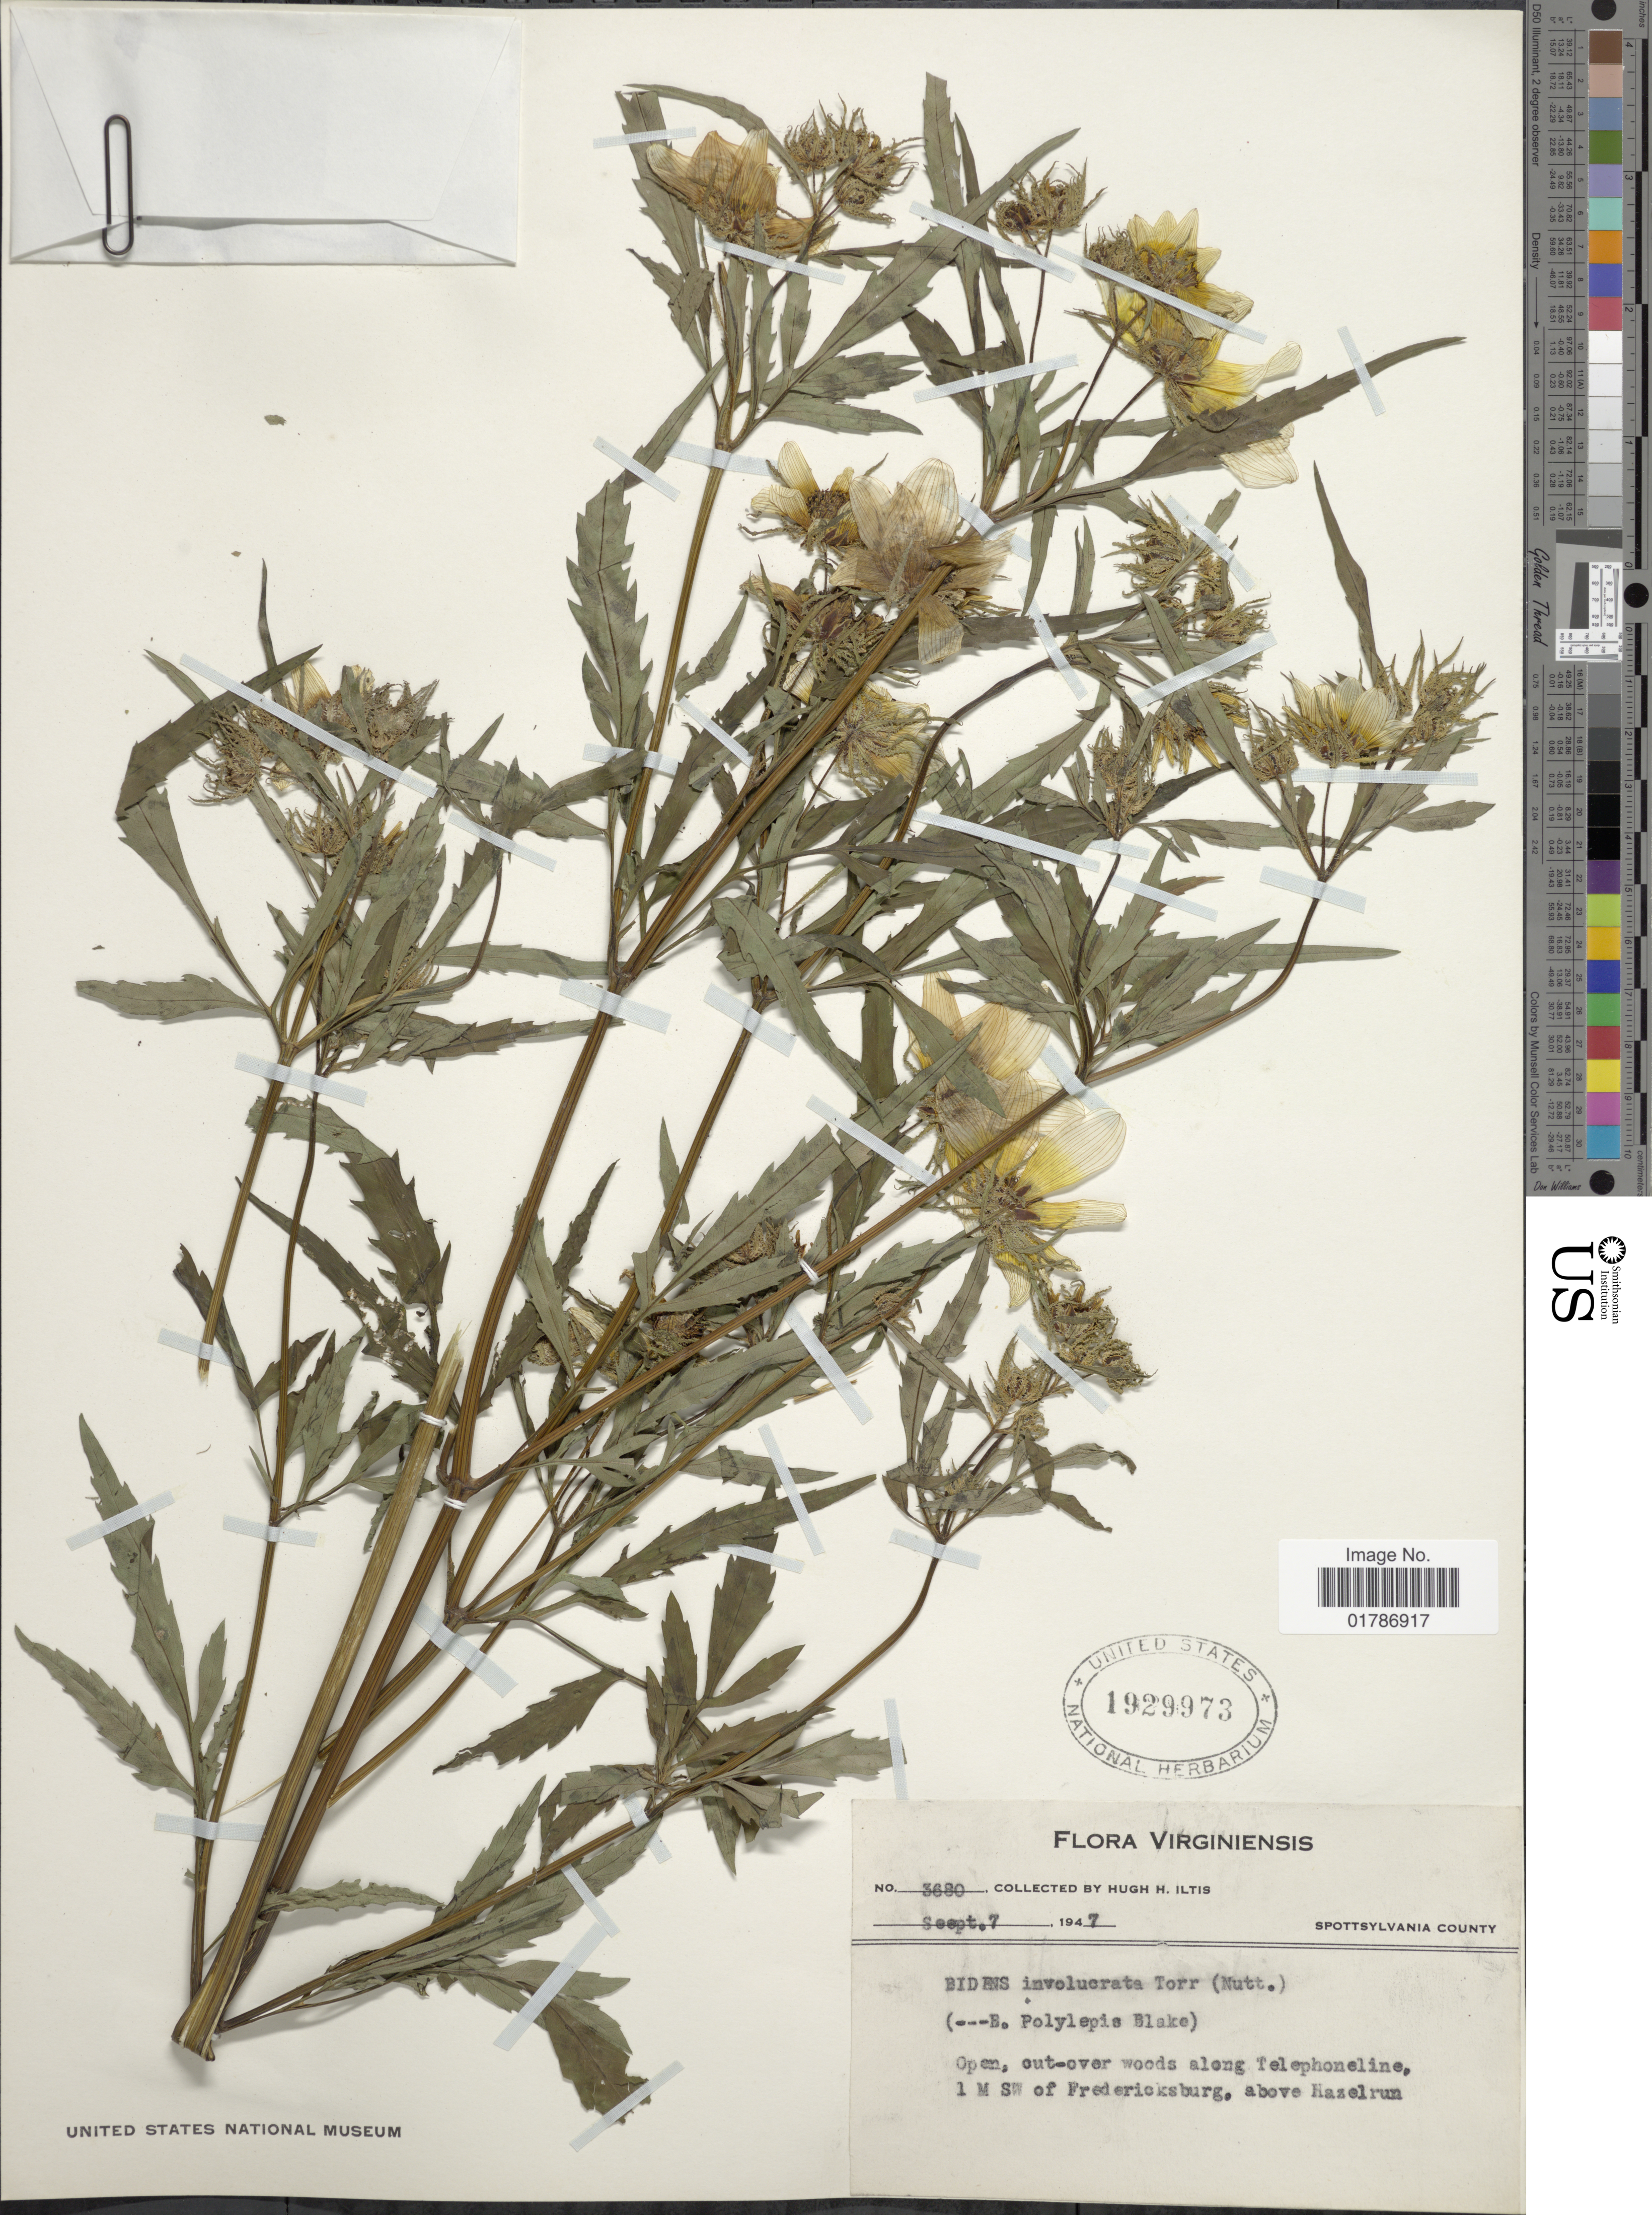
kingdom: Plantae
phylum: Tracheophyta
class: Magnoliopsida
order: Asterales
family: Asteraceae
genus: Bidens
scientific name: Bidens polylepis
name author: S.F. Blake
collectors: H. H. Iltis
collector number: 3680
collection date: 1947-09-07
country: United States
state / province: Virginia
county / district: Spotsylvania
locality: Spottsylvania County, out-over woods along telephoneline, 1 M SW of Fredericksburg, above Hazelrun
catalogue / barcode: US 1929973